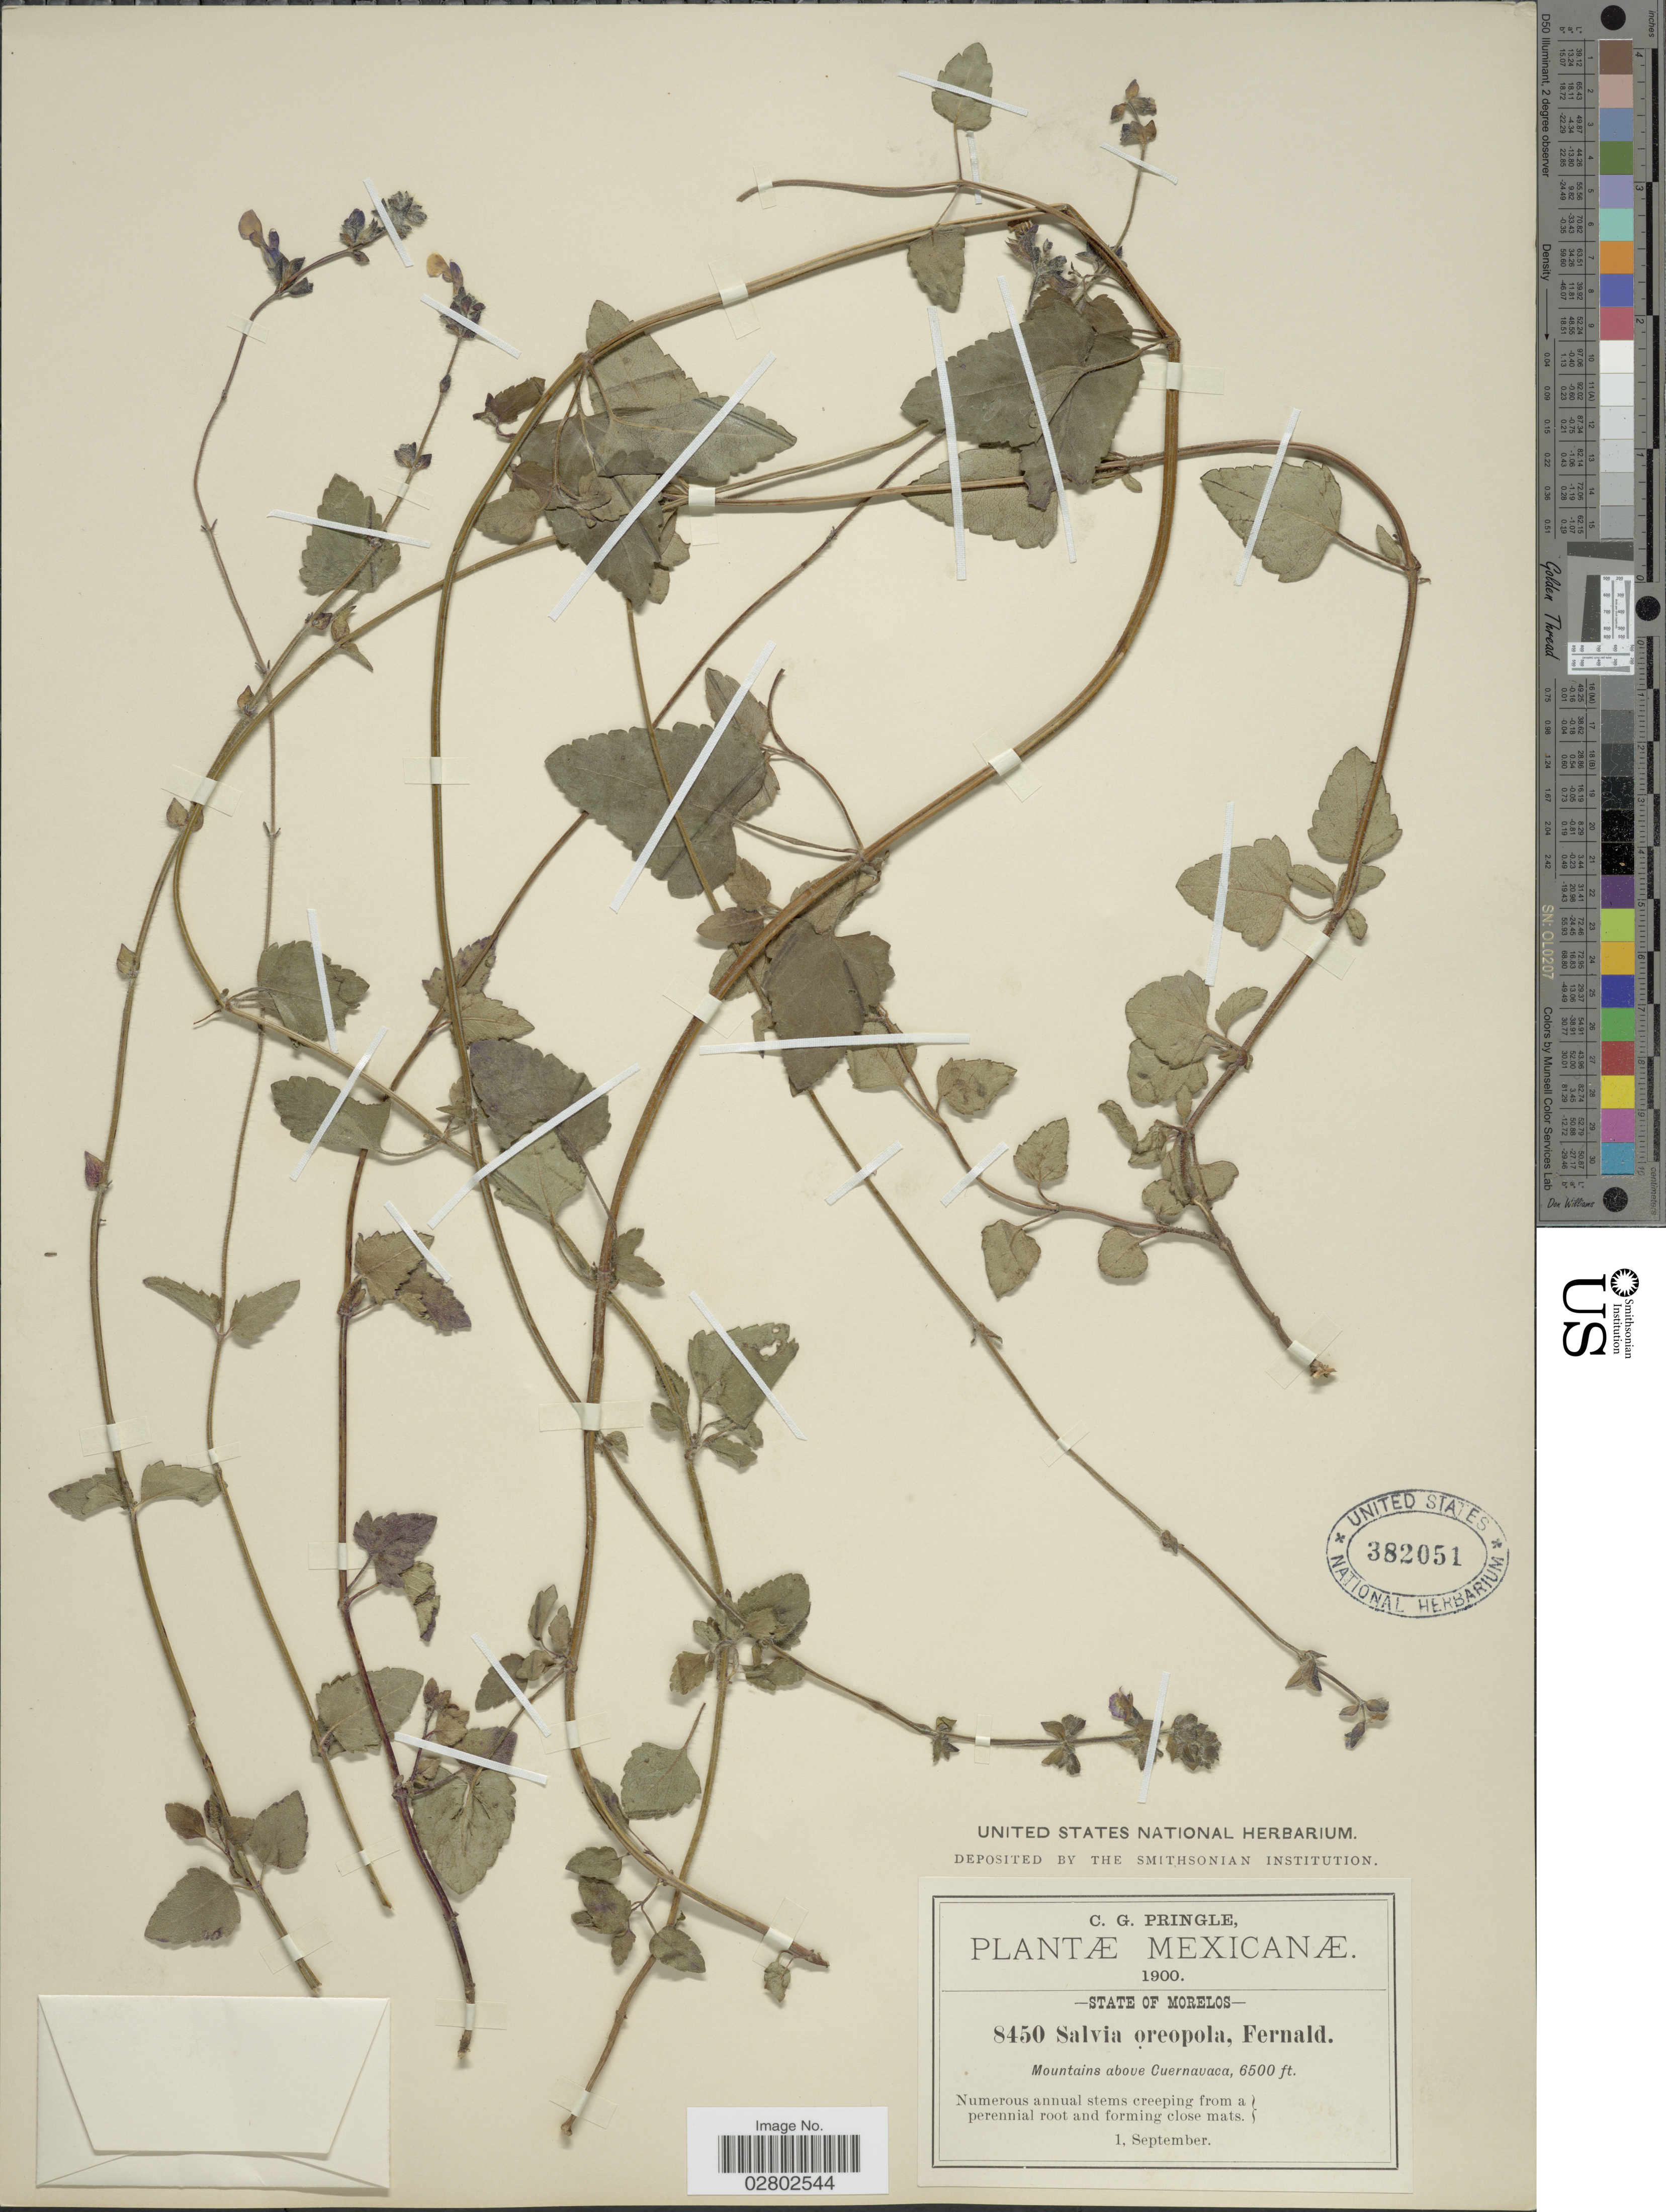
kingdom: Plantae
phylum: Tracheophyta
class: Magnoliopsida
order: Lamiales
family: Lamiaceae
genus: Salvia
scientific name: Salvia oreopola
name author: Fernald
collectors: C. G. Pringle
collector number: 8450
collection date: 1900-09-01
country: Mexico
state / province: Morelos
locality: Mountains above Cuernavaca.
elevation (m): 1981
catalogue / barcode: US 382051